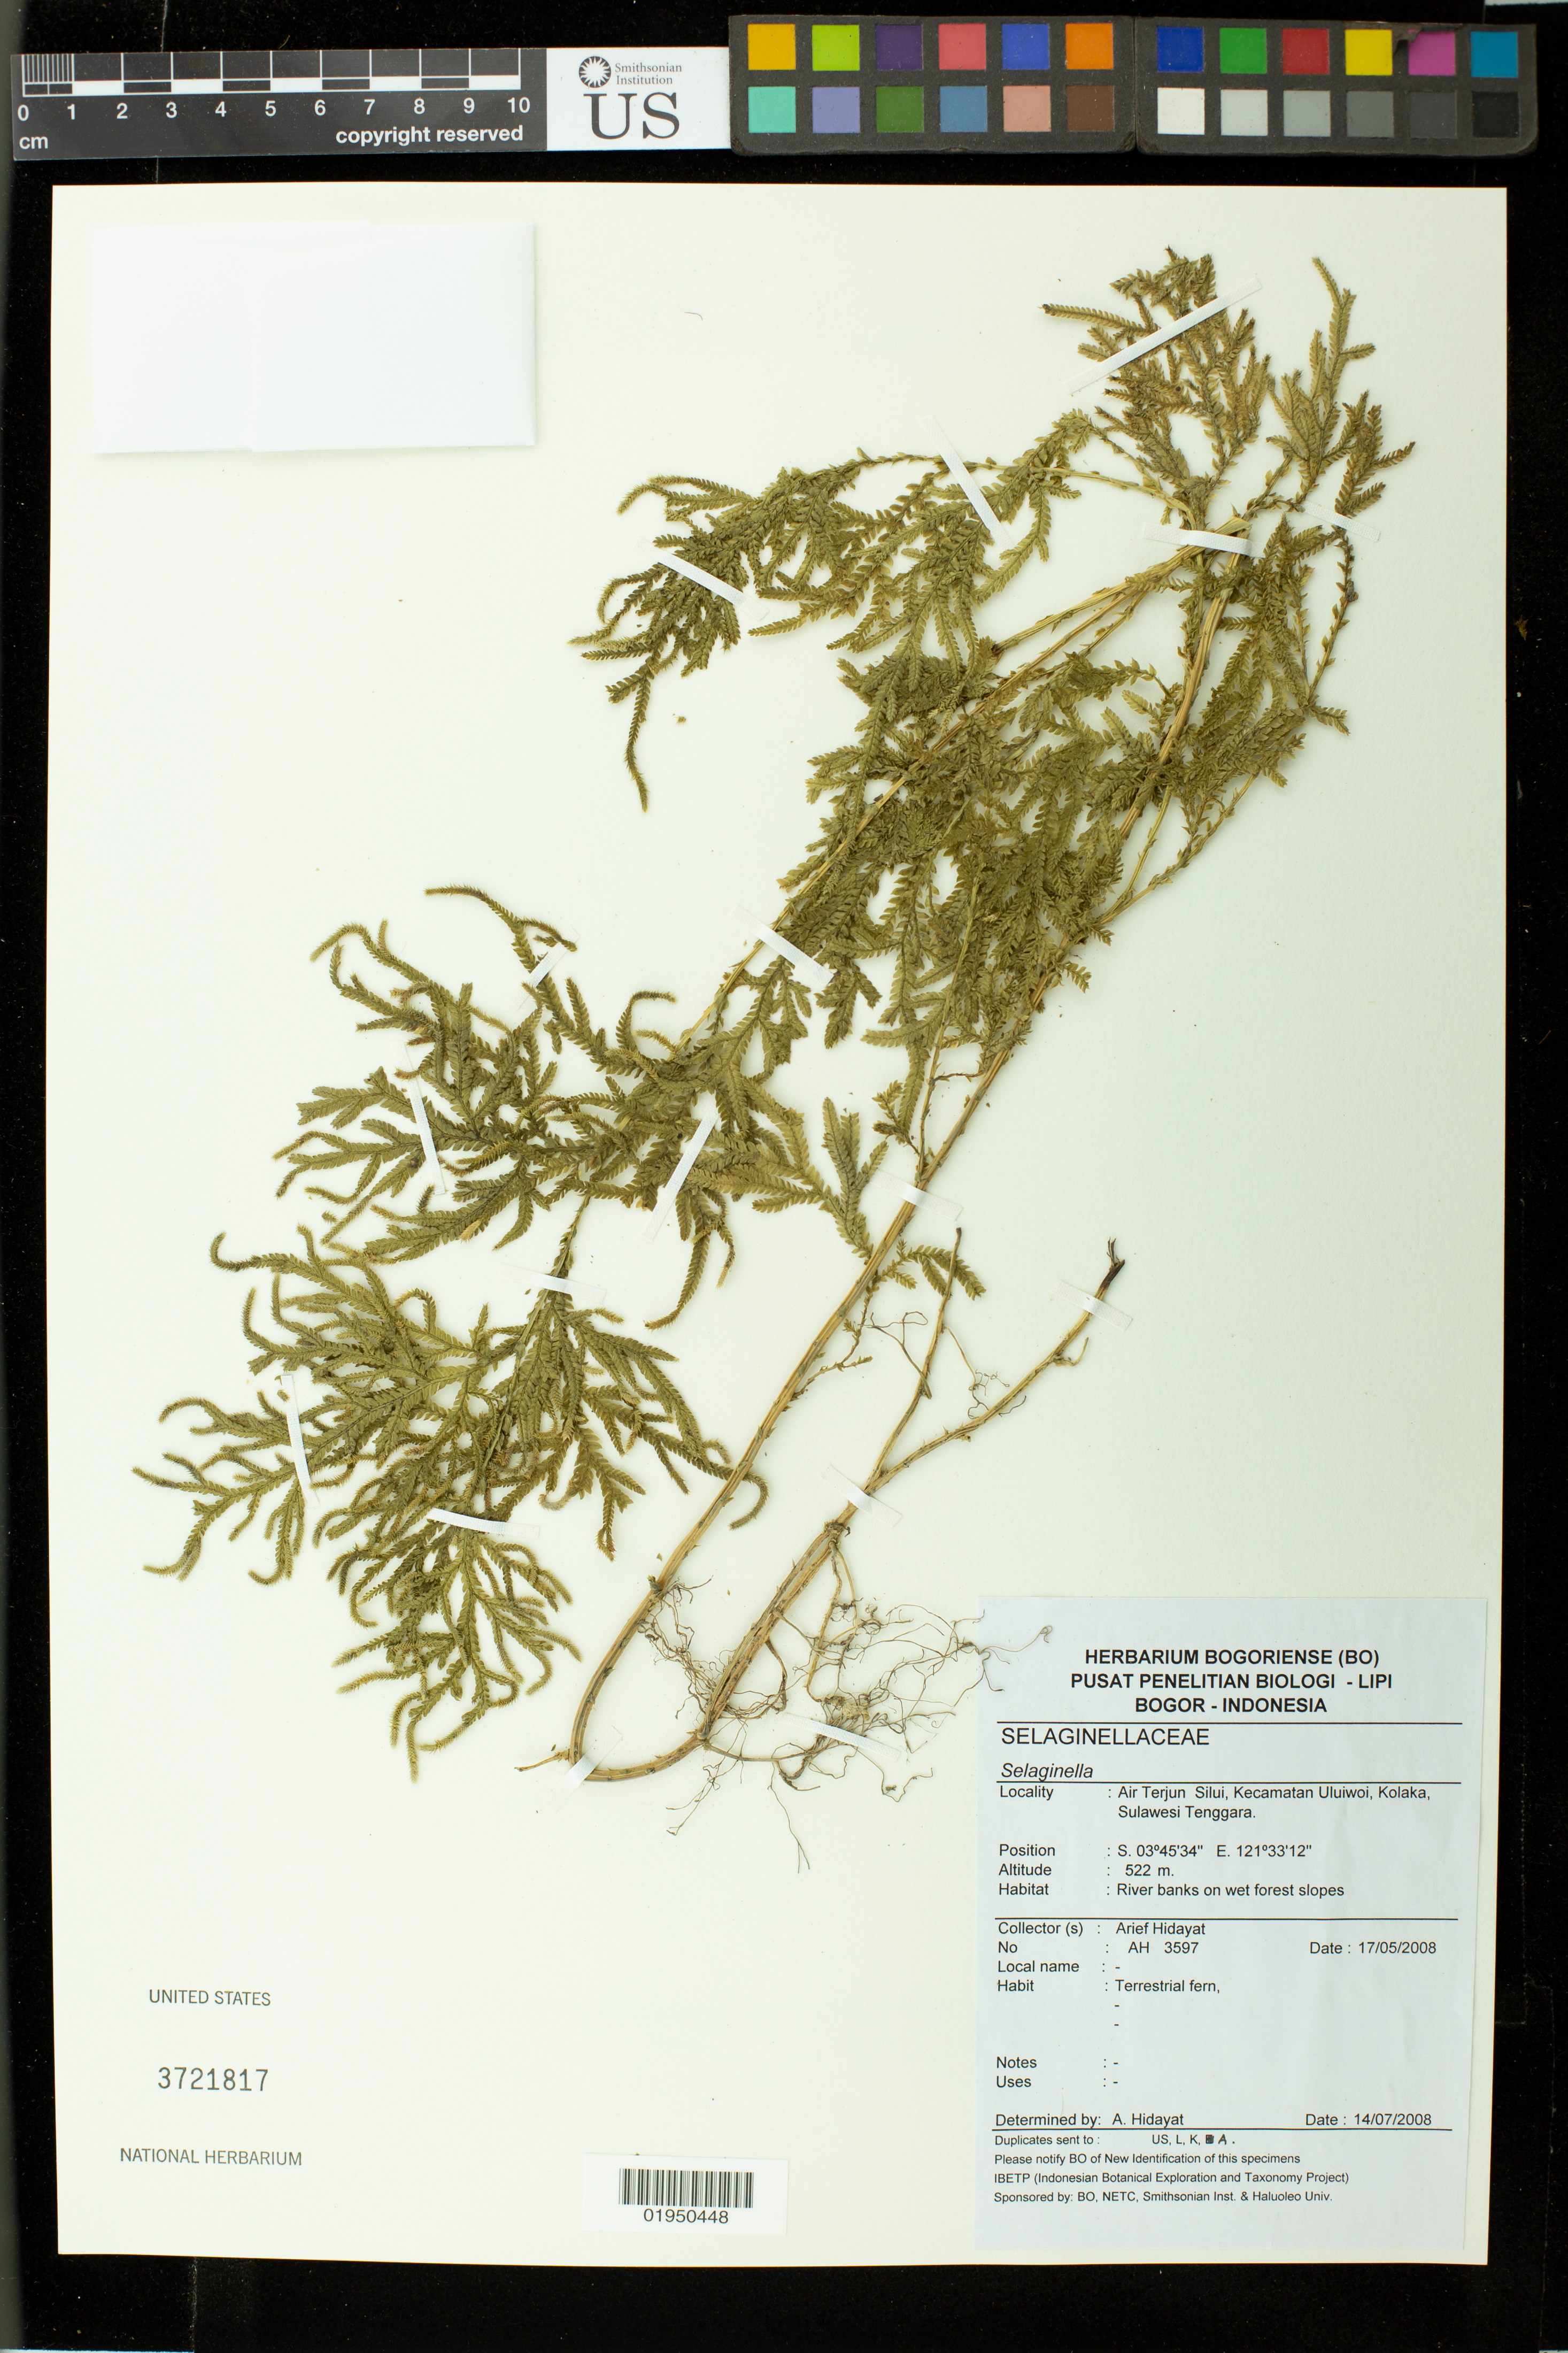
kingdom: Plantae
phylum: Tracheophyta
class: Lycopodiopsida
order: Selaginellales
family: Selaginellaceae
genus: Selaginella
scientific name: Selaginella sp.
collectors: A. Hidayat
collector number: AH 3597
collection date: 2008-05-17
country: Indonesia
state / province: Sulawesi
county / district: Sulawesi Tenggara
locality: Air Terjun Silui, Kecamatan Uluiwoi, Kolaka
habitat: River banks on wet forest slopes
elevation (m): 522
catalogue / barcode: US 3721817